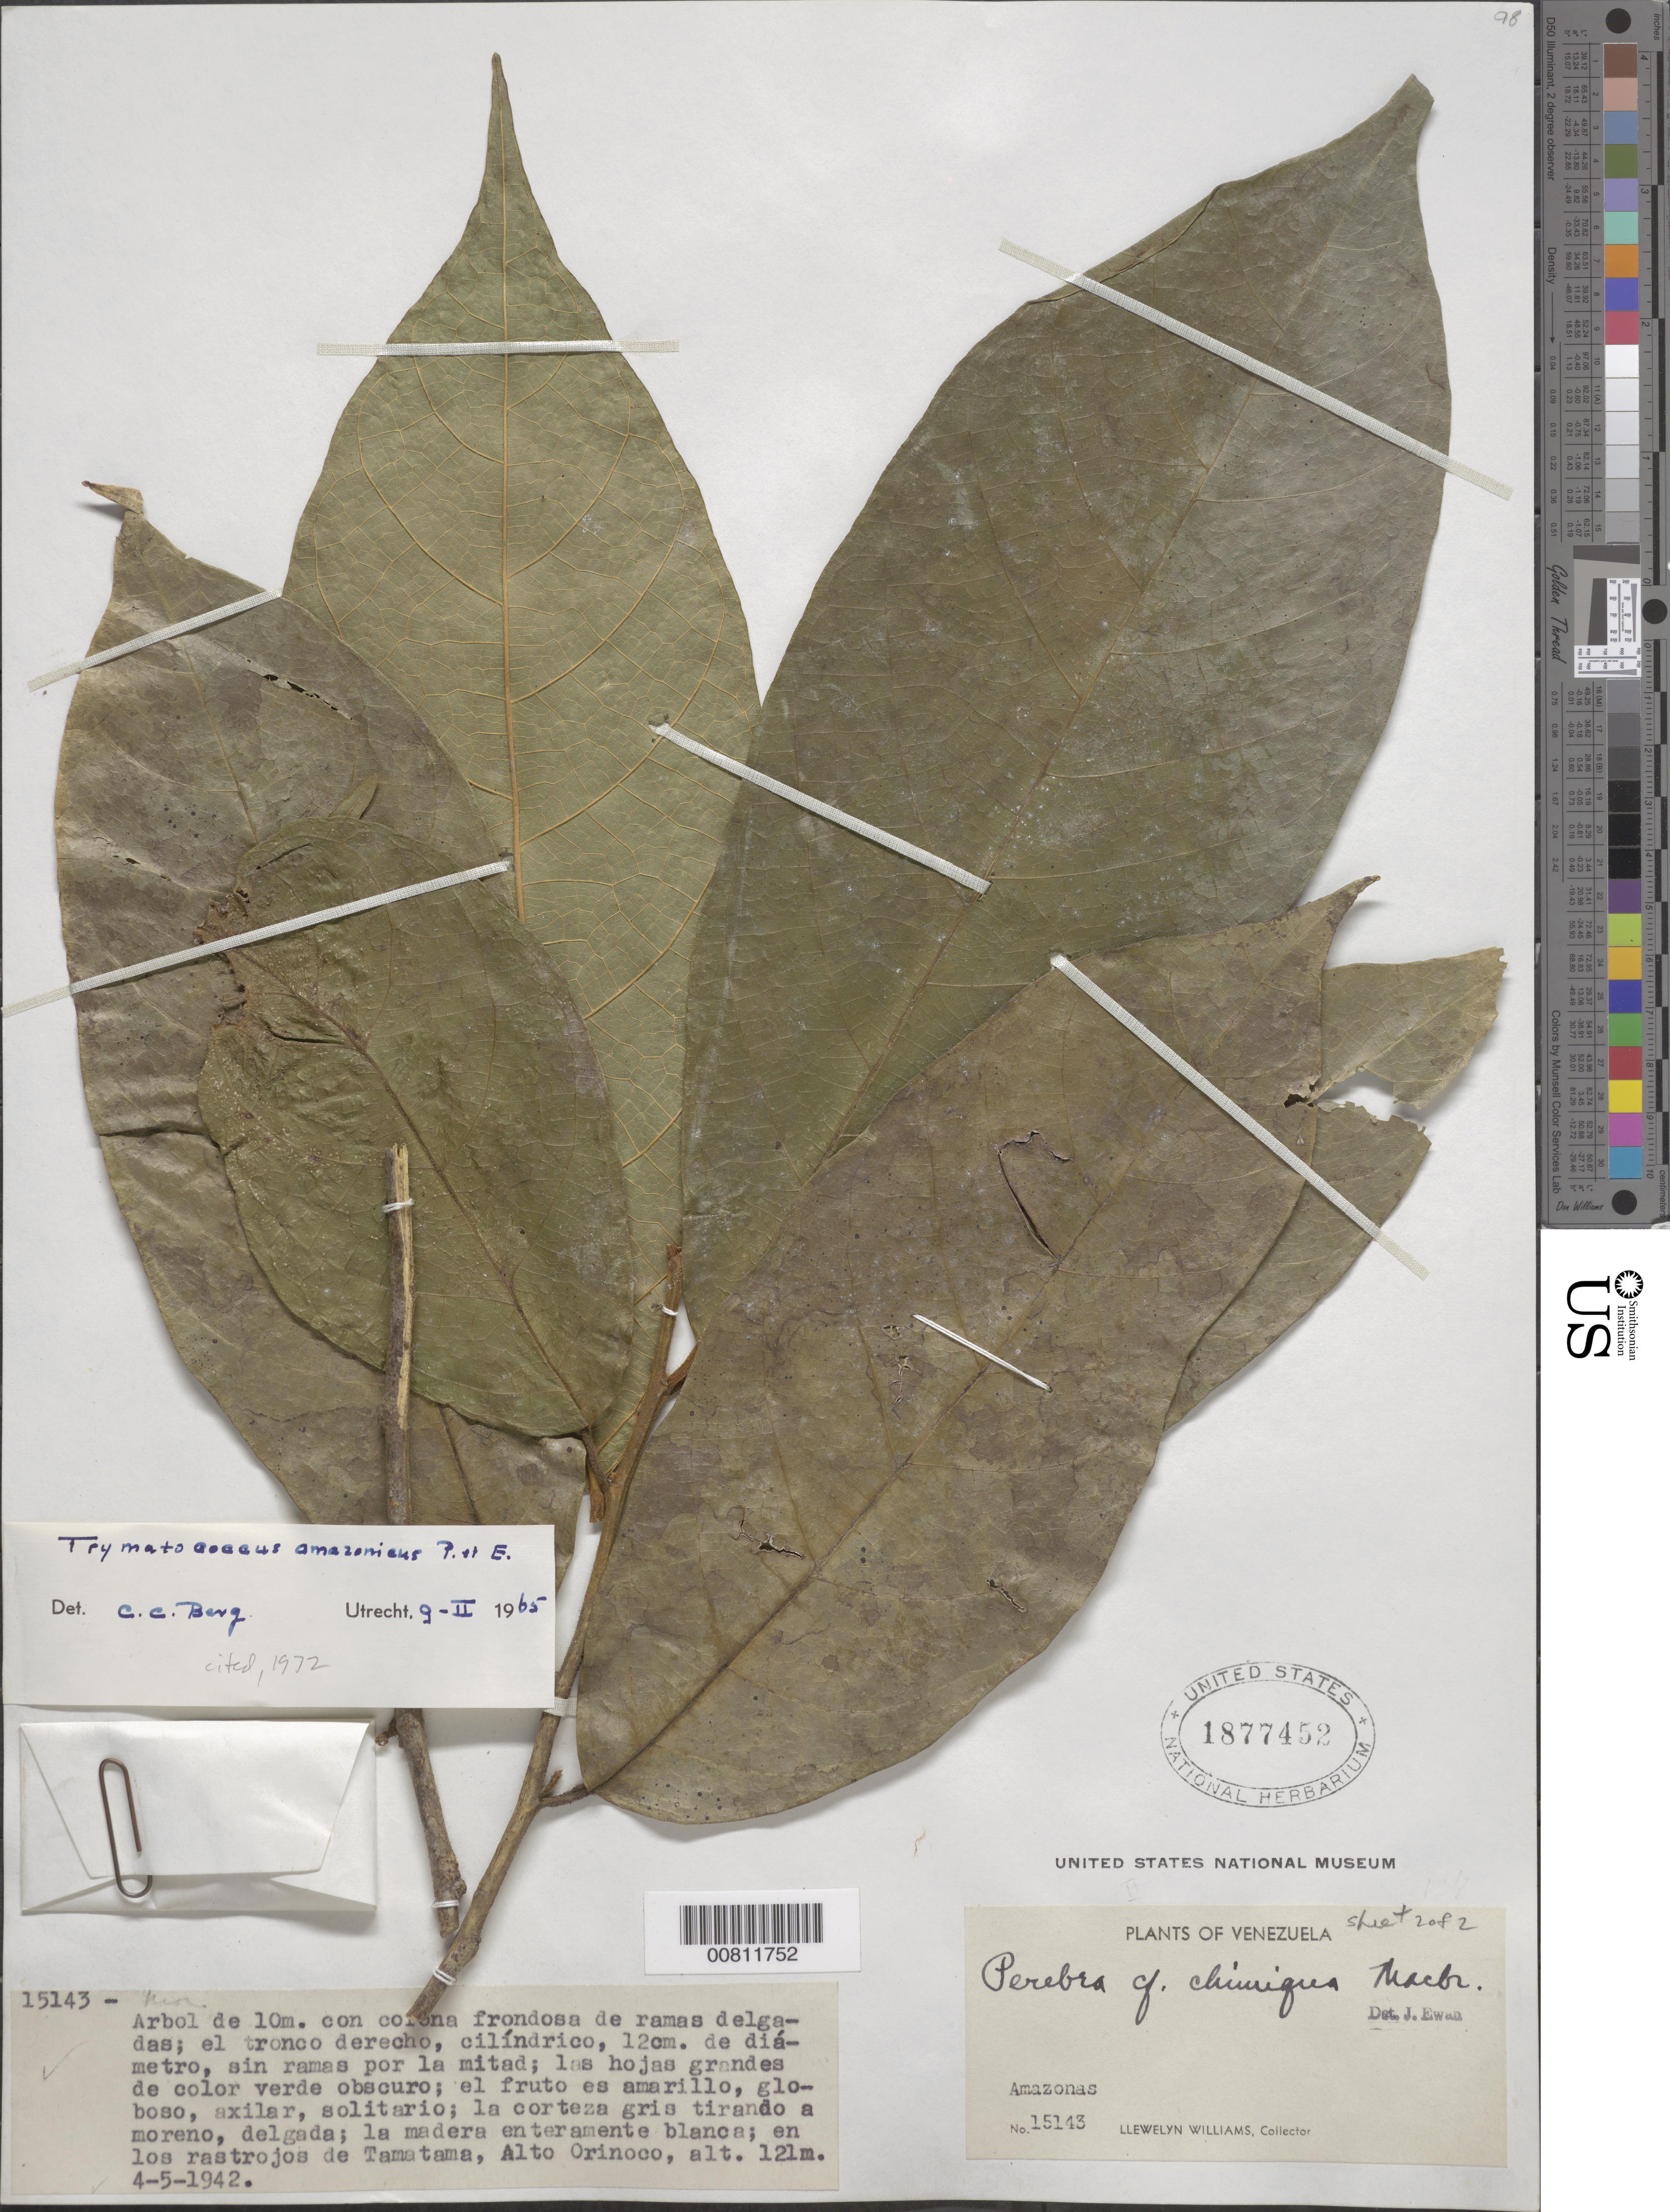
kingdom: Plantae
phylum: Tracheophyta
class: Magnoliopsida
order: Rosales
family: Moraceae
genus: Brosimum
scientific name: Brosimum amazonicum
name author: (Poepp. & Endl.) E. M. Gardner & Zerega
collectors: Ll. Williams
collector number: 15143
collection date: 1942-05-04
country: Venezuela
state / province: Amazonas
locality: En los rastrojos de Tamatama, Alto Orinoco.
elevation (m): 121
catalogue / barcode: US 1877452